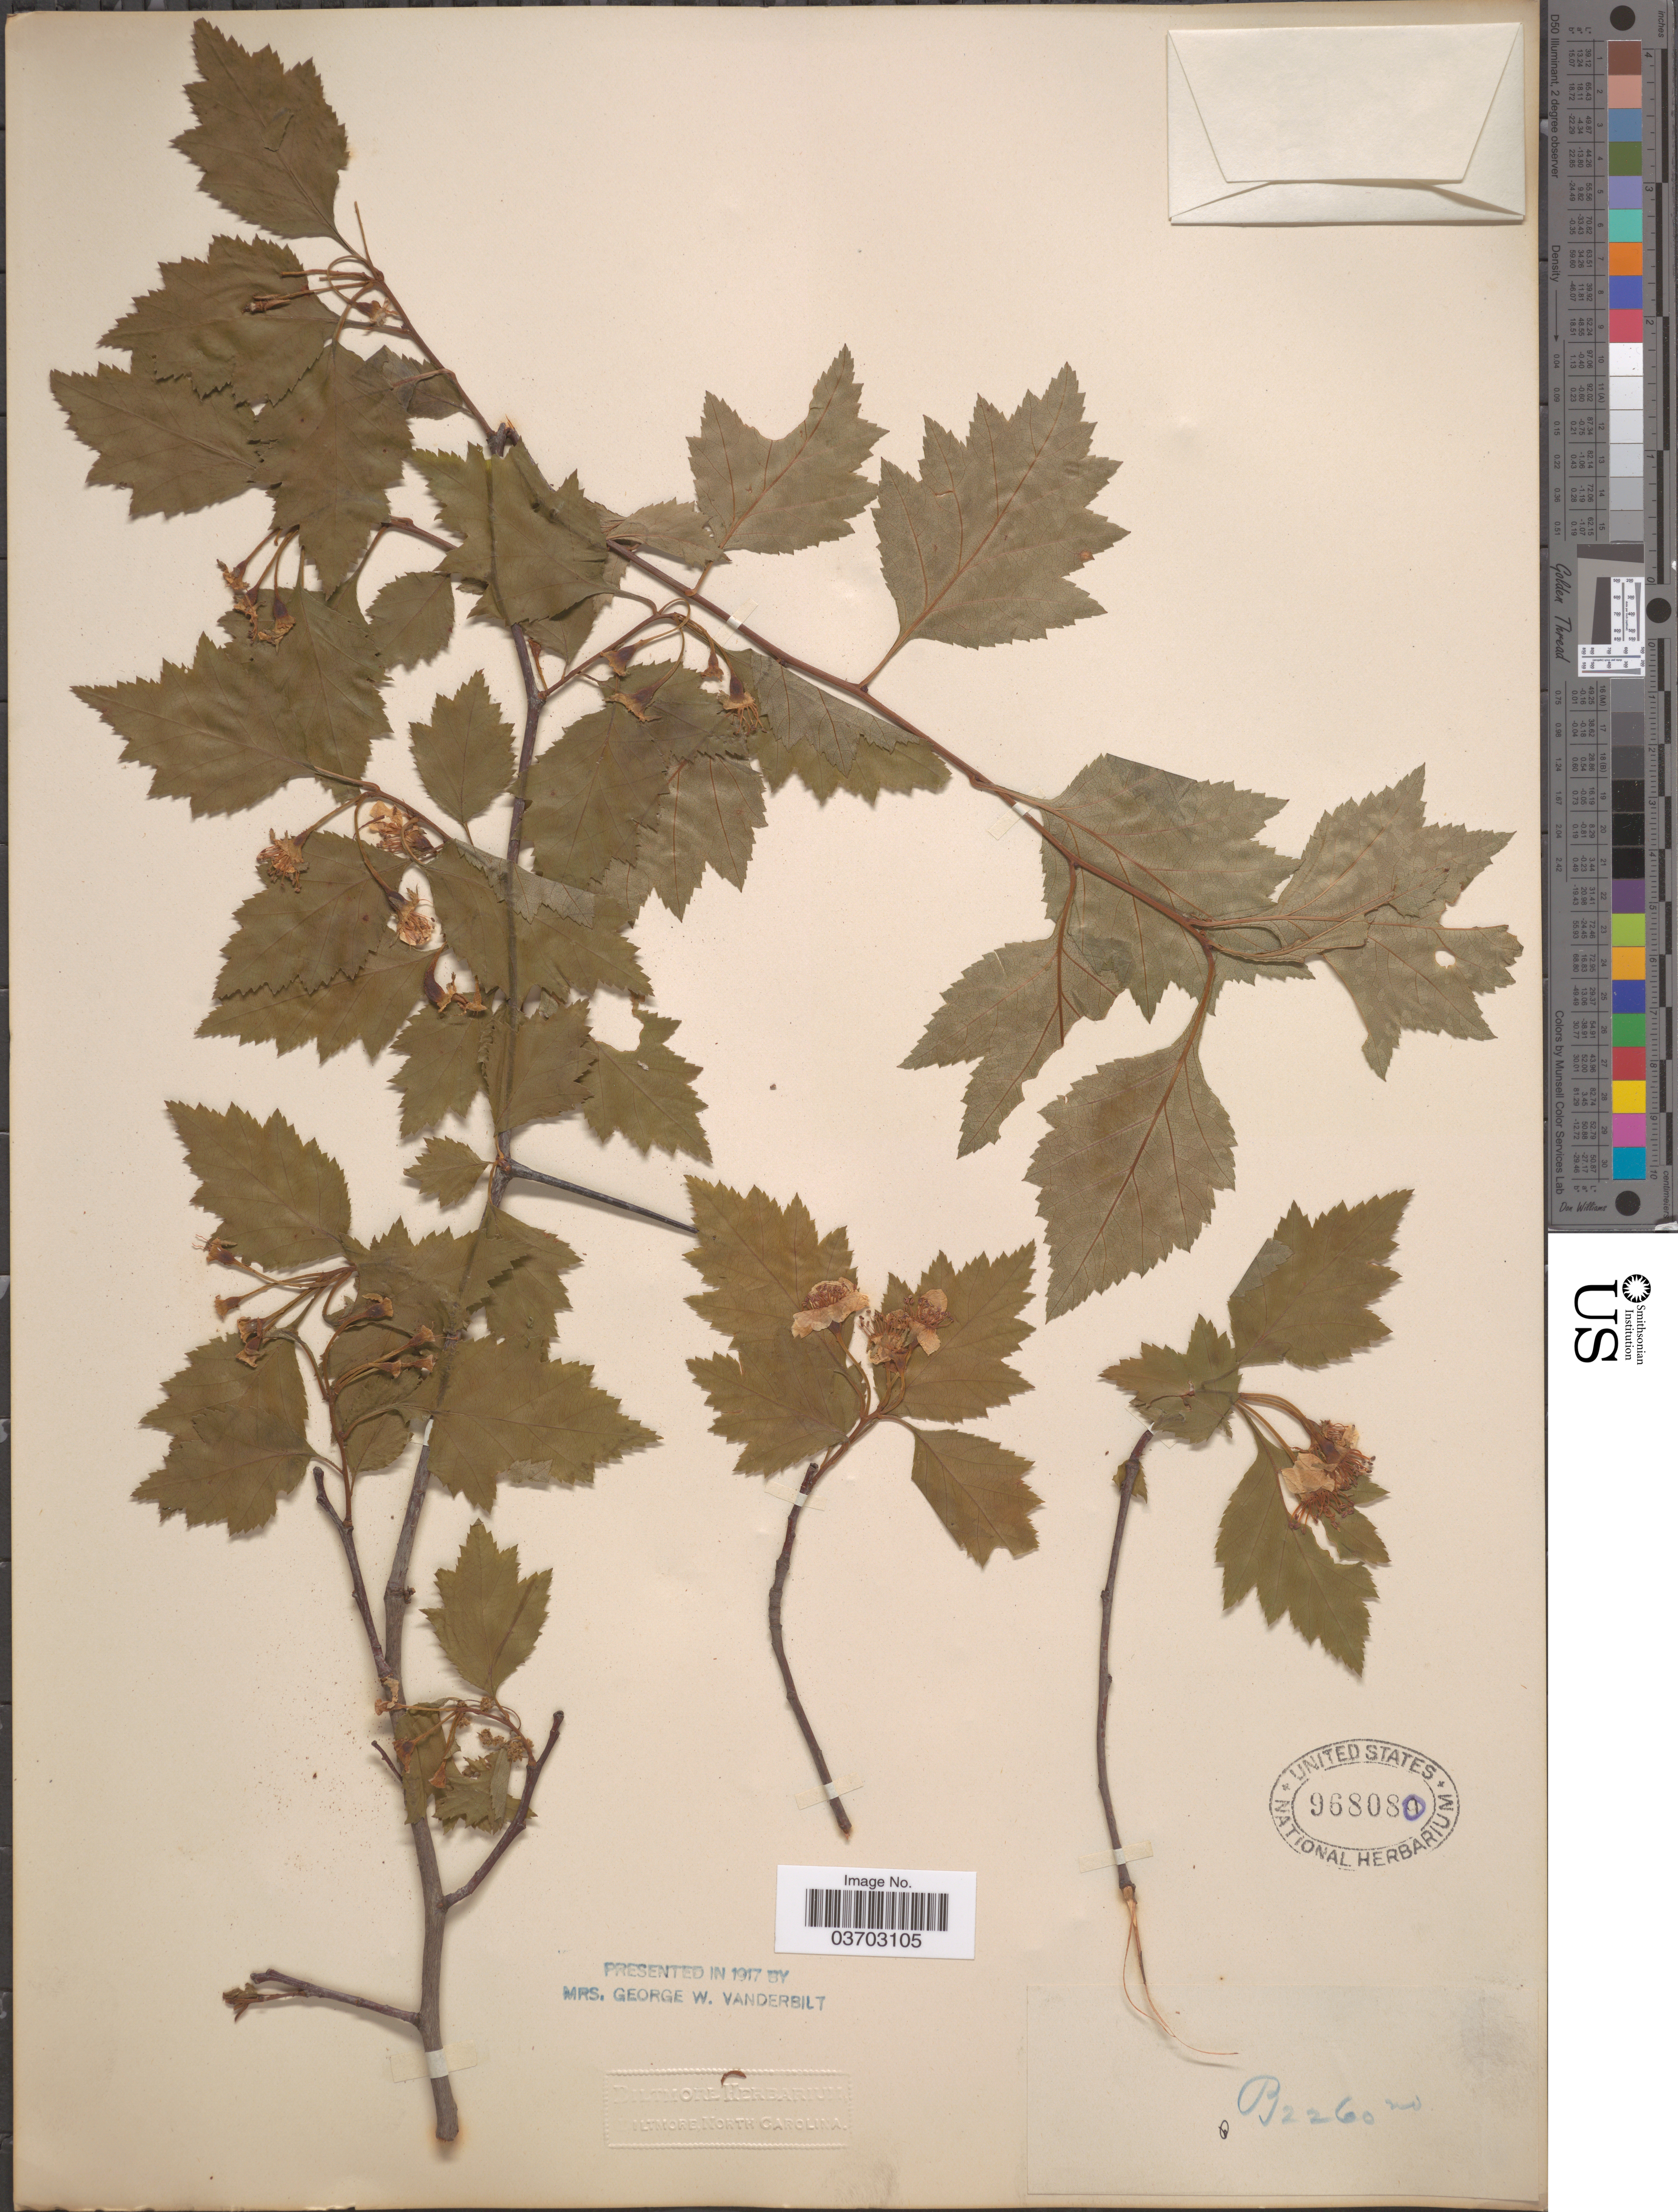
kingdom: Plantae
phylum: Tracheophyta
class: Magnoliopsida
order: Rosales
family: Rosaceae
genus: Crataegus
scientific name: Crataegus sp.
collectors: ex herb. Biltmore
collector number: B2260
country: United States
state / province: North Carolina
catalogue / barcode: US 968080